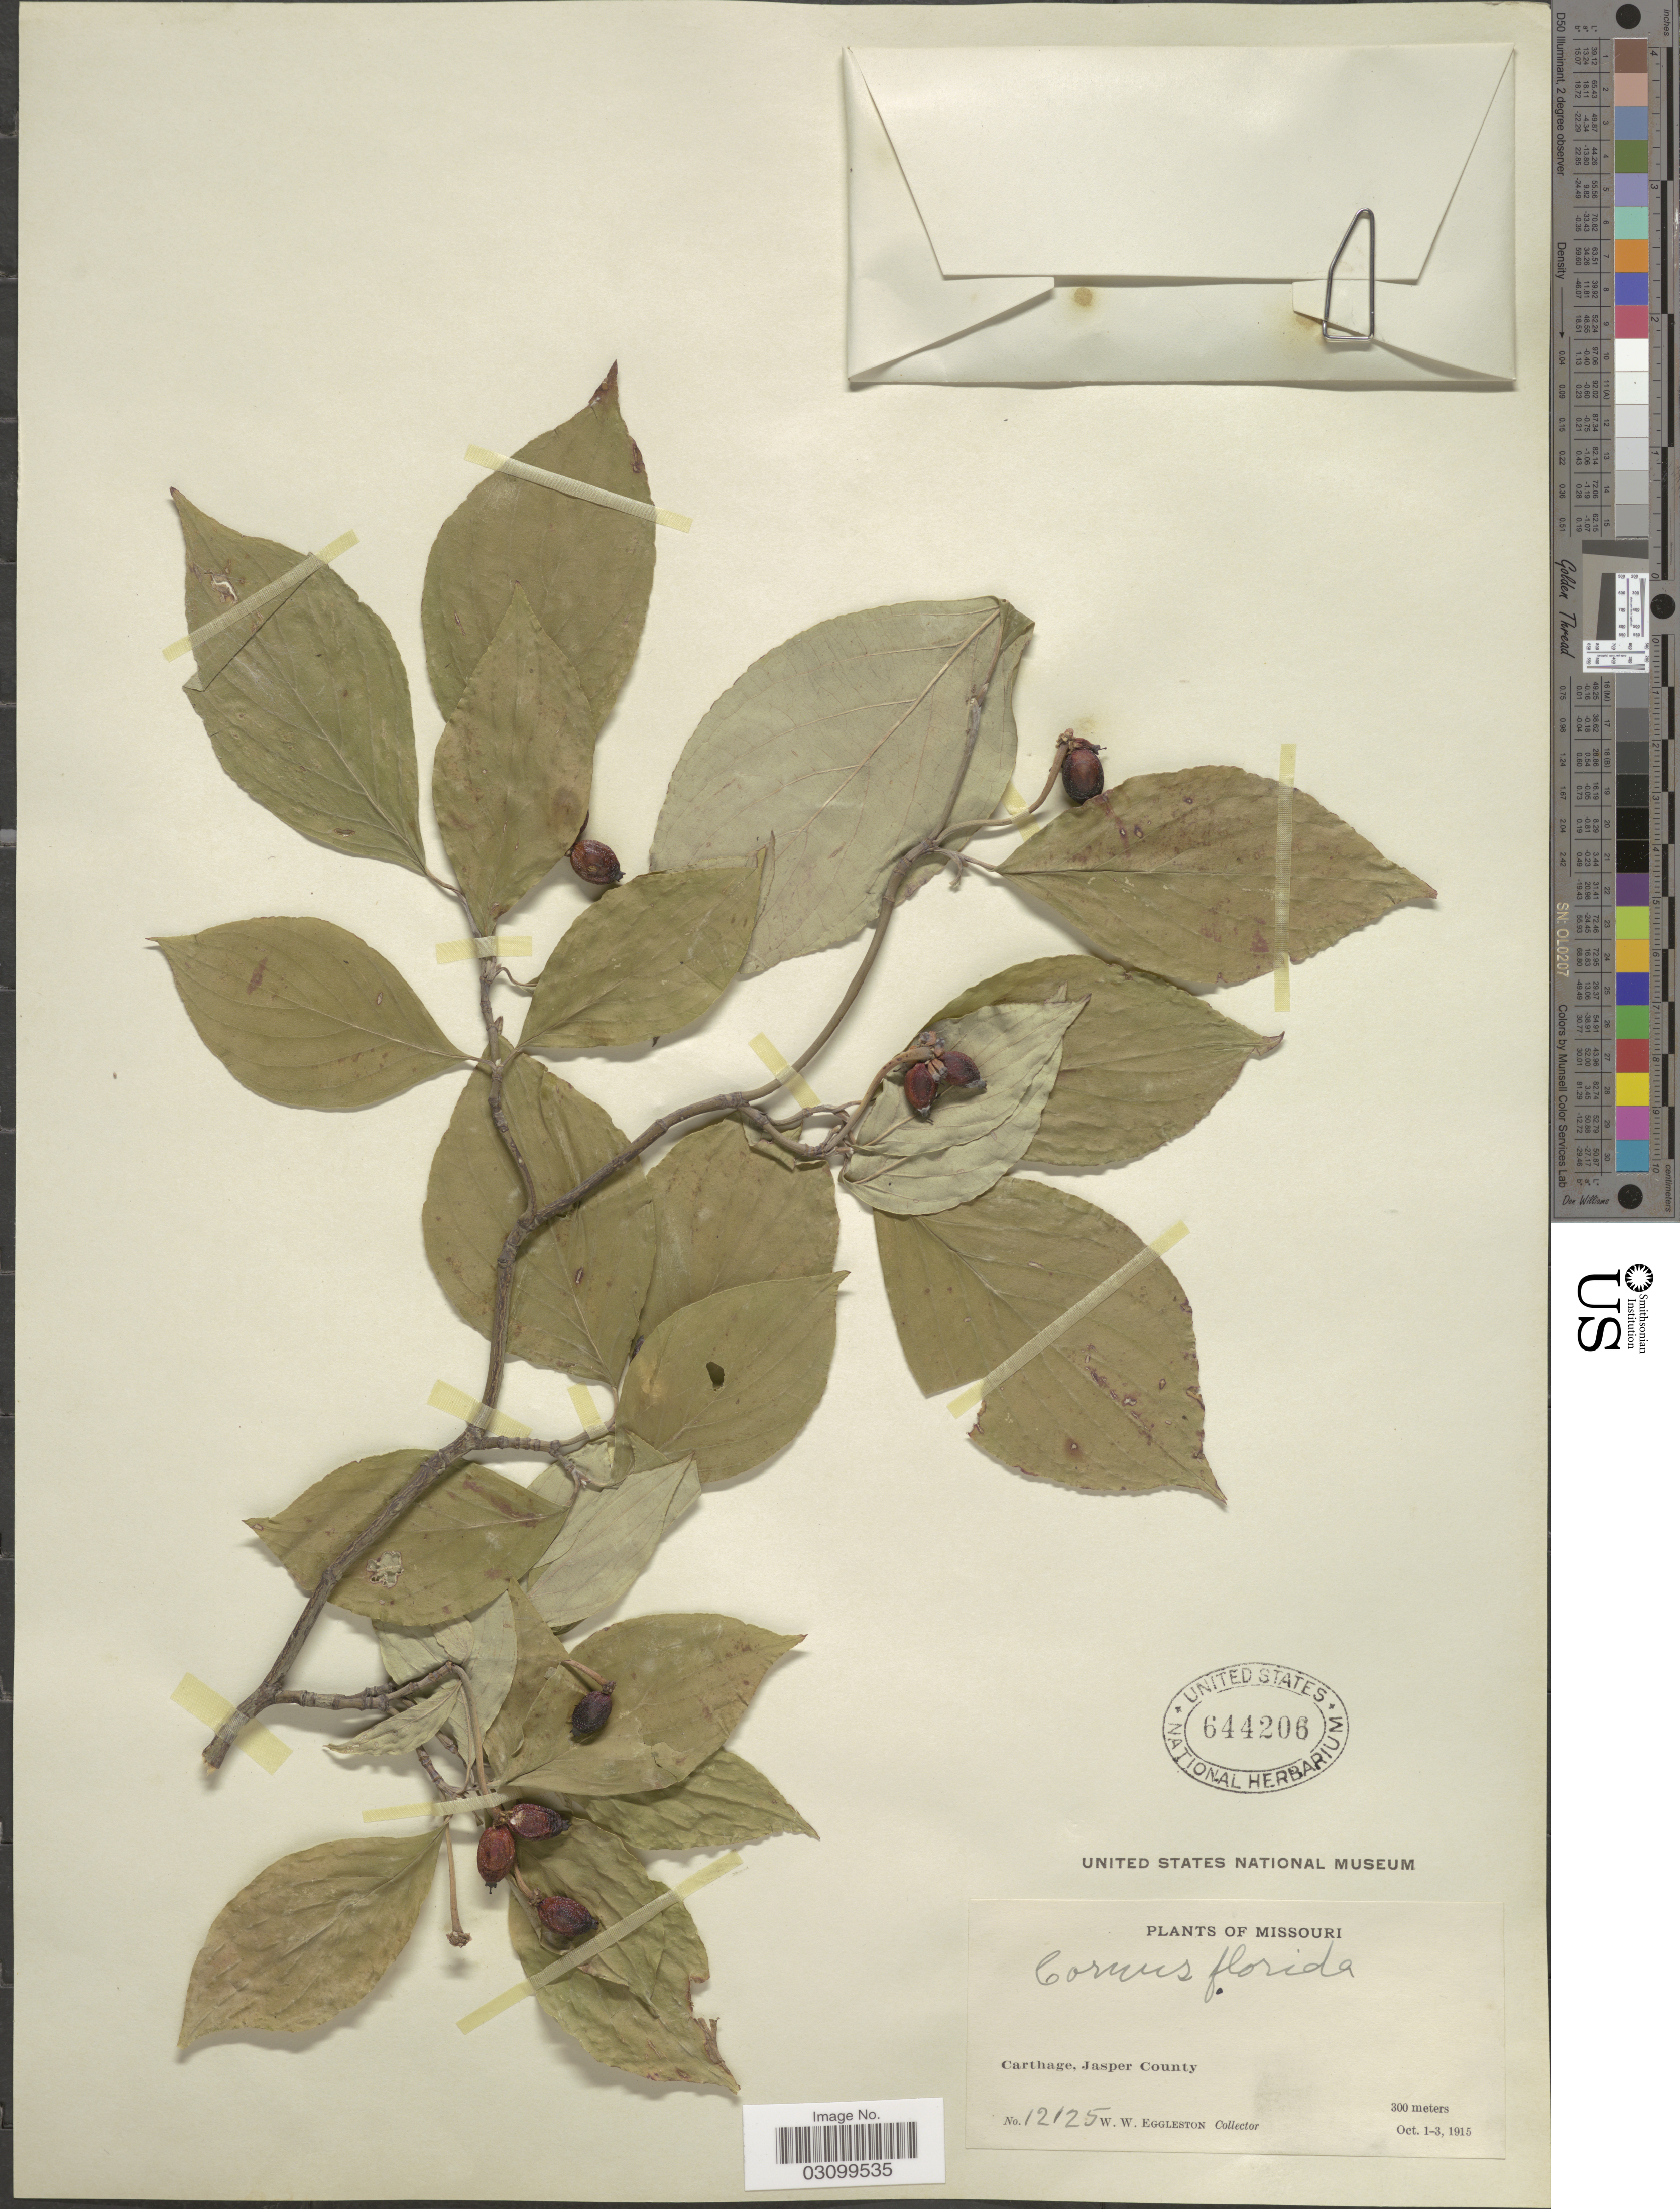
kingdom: Plantae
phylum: Tracheophyta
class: Magnoliopsida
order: Cornales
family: Cornaceae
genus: Cornus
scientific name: Cornus florida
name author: L.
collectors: W. W. Eggleston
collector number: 12125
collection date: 1915-10-01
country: United States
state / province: Missouri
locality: Carthage, Jasper County.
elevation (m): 300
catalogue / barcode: US 644206